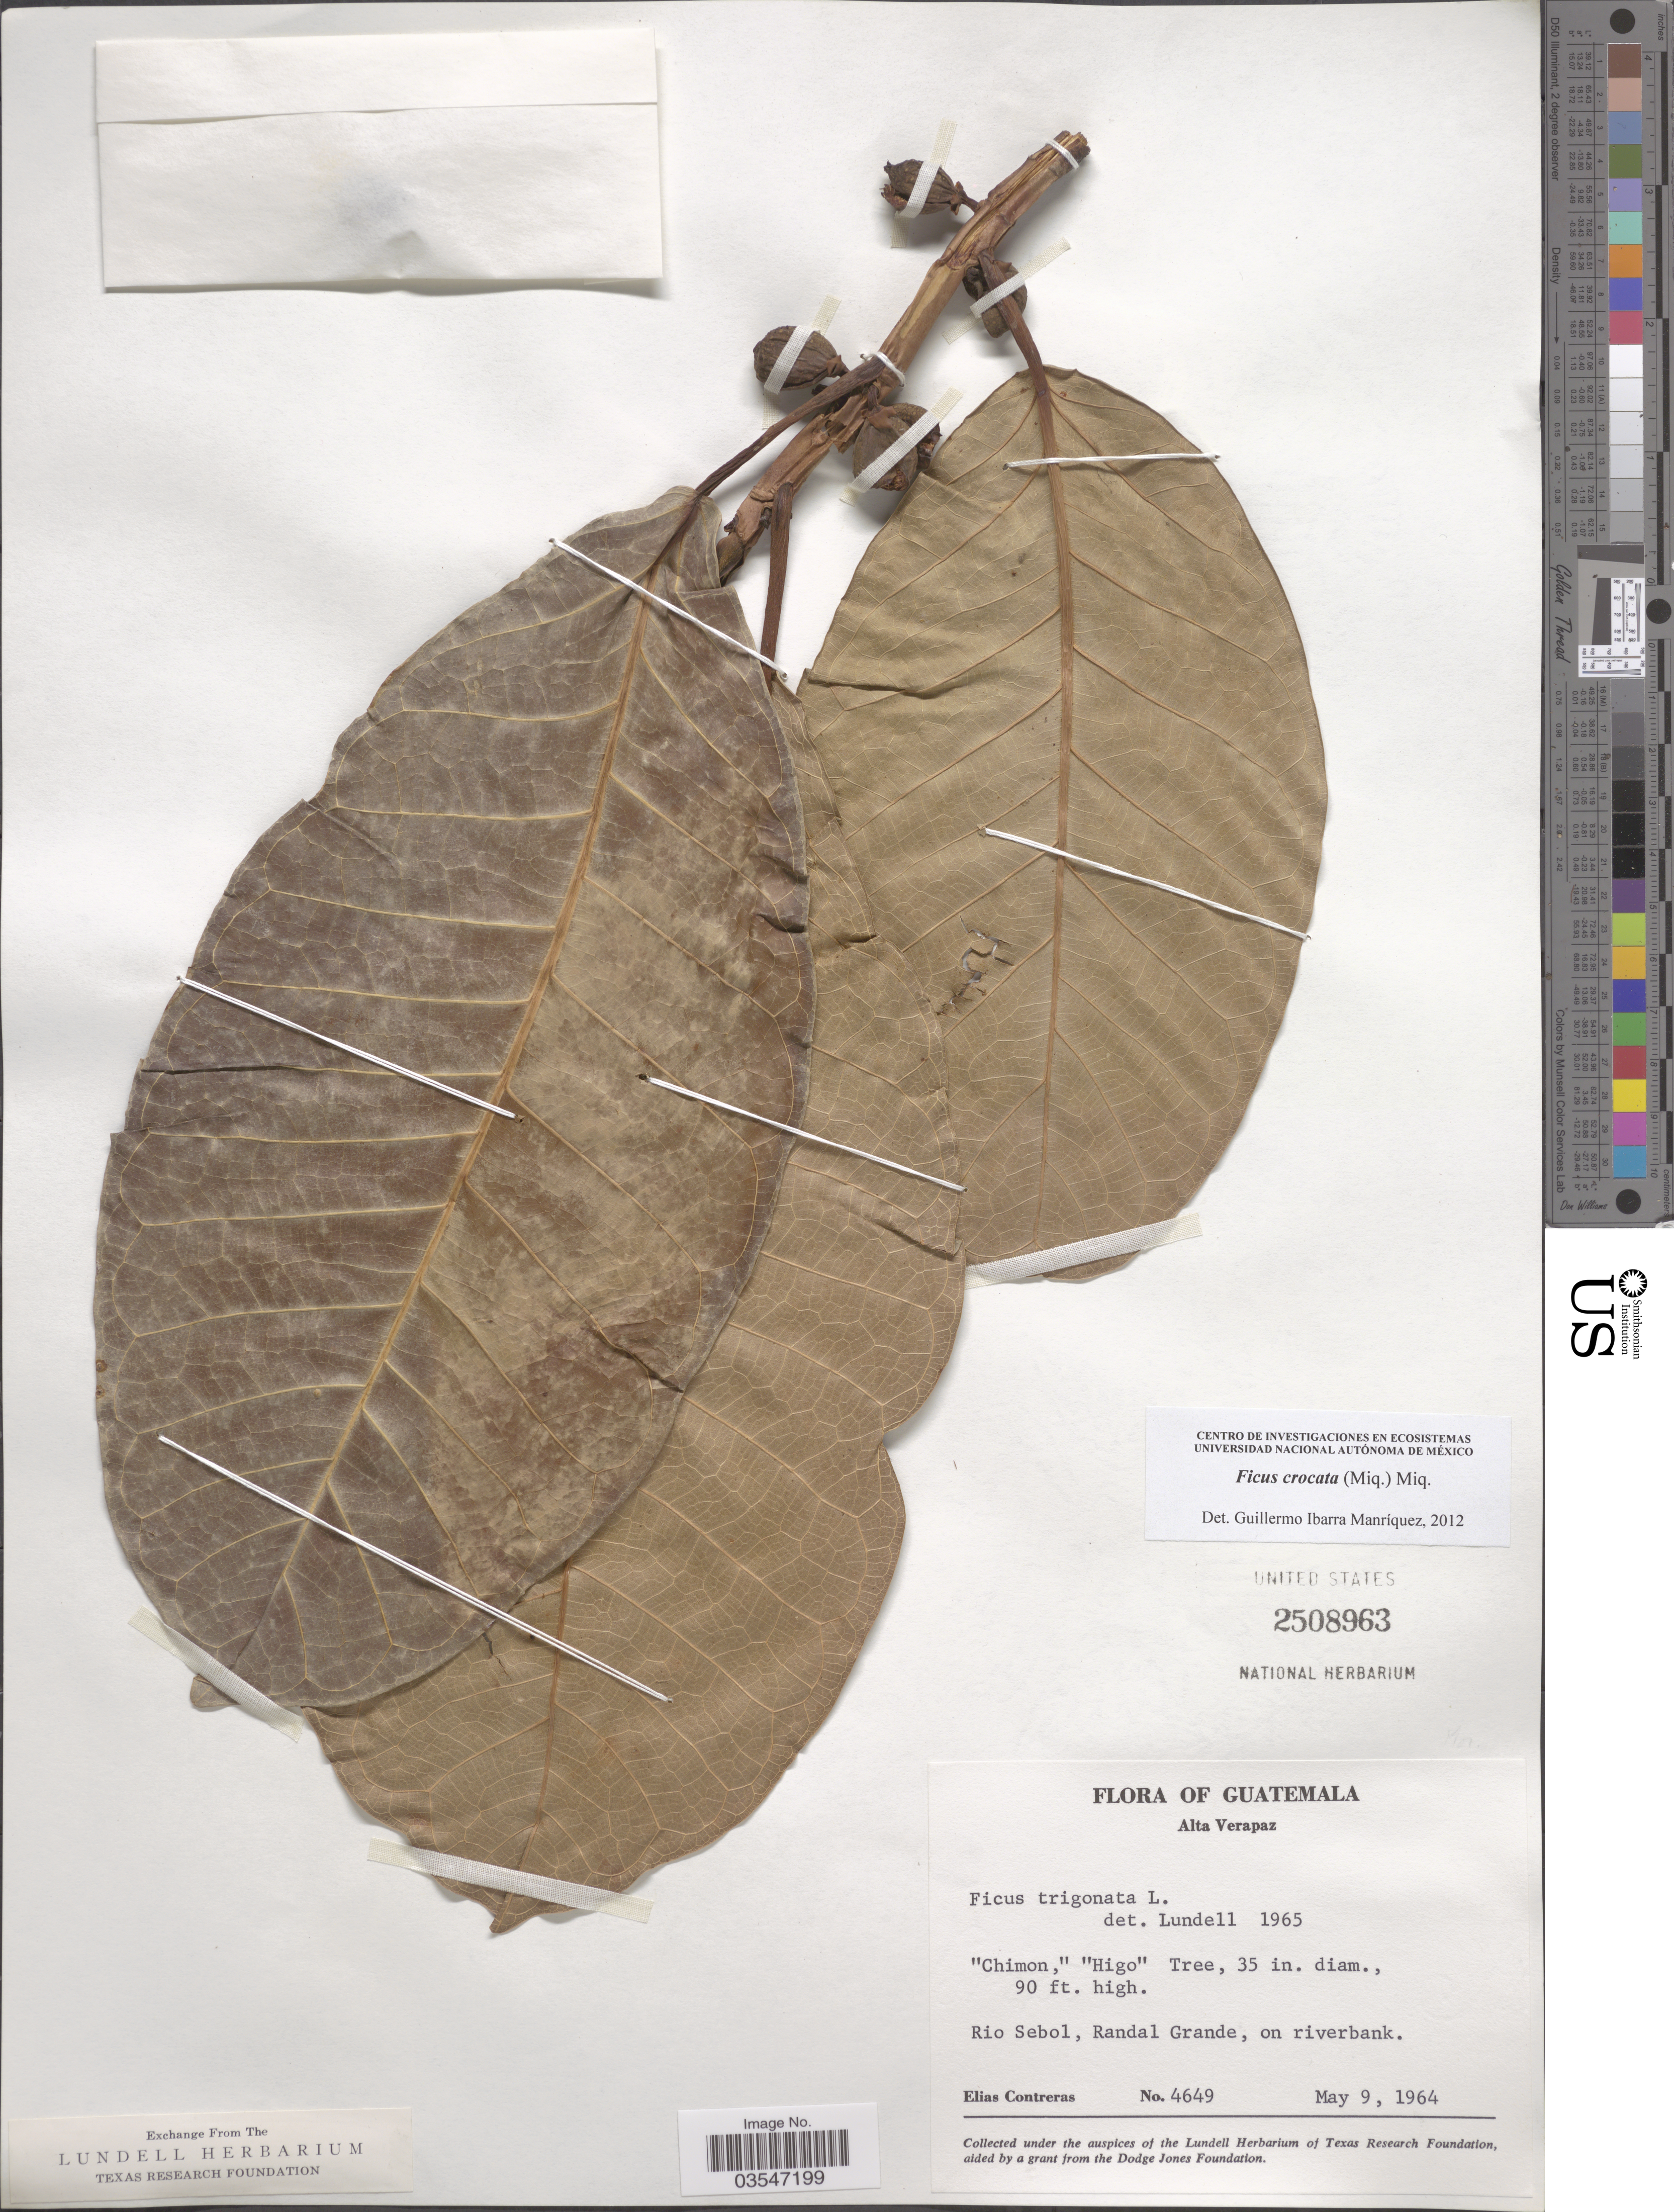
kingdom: Plantae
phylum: Tracheophyta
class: Magnoliopsida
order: Rosales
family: Moraceae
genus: Ficus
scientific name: Ficus crocata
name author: (Miq.) Miq.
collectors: E. Contreras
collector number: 4649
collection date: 1964-05-09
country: Guatemala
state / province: Alta Verapaz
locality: Rio Sebol, Randal Grande, on riverbank.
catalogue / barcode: US 2508963